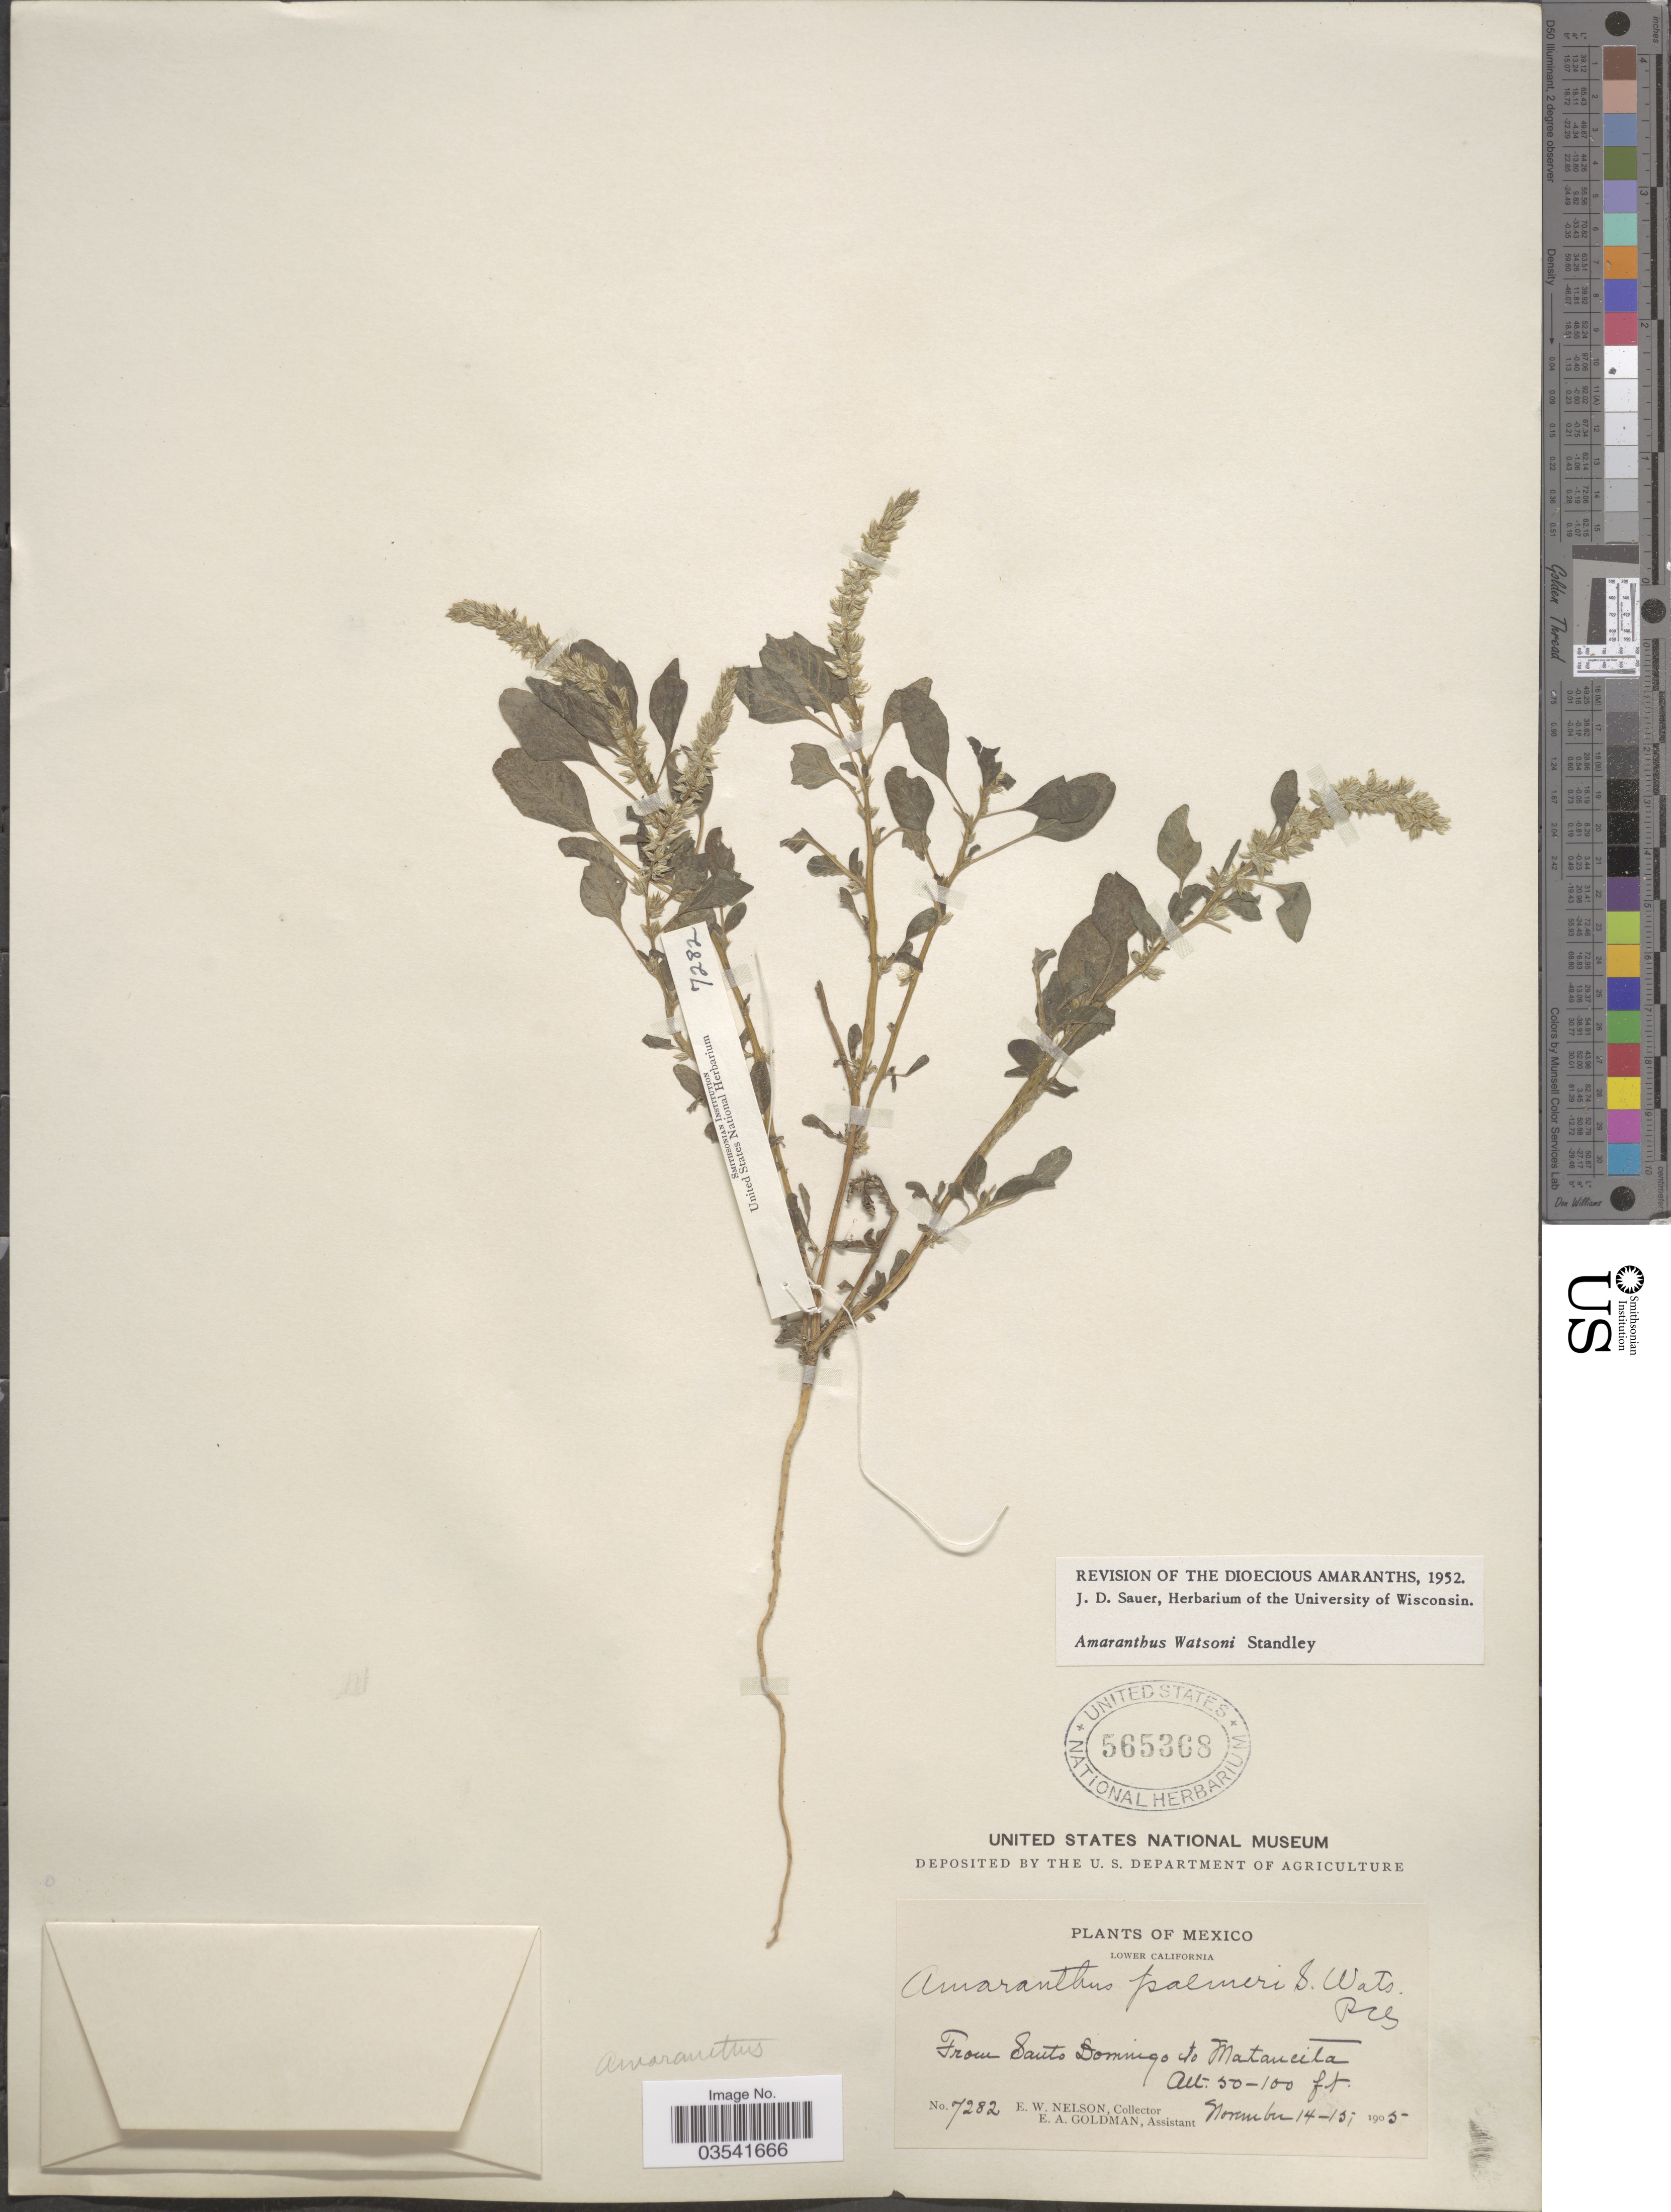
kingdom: Plantae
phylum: Tracheophyta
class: Magnoliopsida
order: Caryophyllales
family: Amaranthaceae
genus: Amaranthus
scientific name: Amaranthus watsonii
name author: Standl.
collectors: E. W. Nelson & E. A. Goldman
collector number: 7282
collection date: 1905-11-14/1905-11-15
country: Mexico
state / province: Baja California Sur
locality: Lower California. From Santo Domingo to Matancita.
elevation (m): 15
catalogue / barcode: US 565368